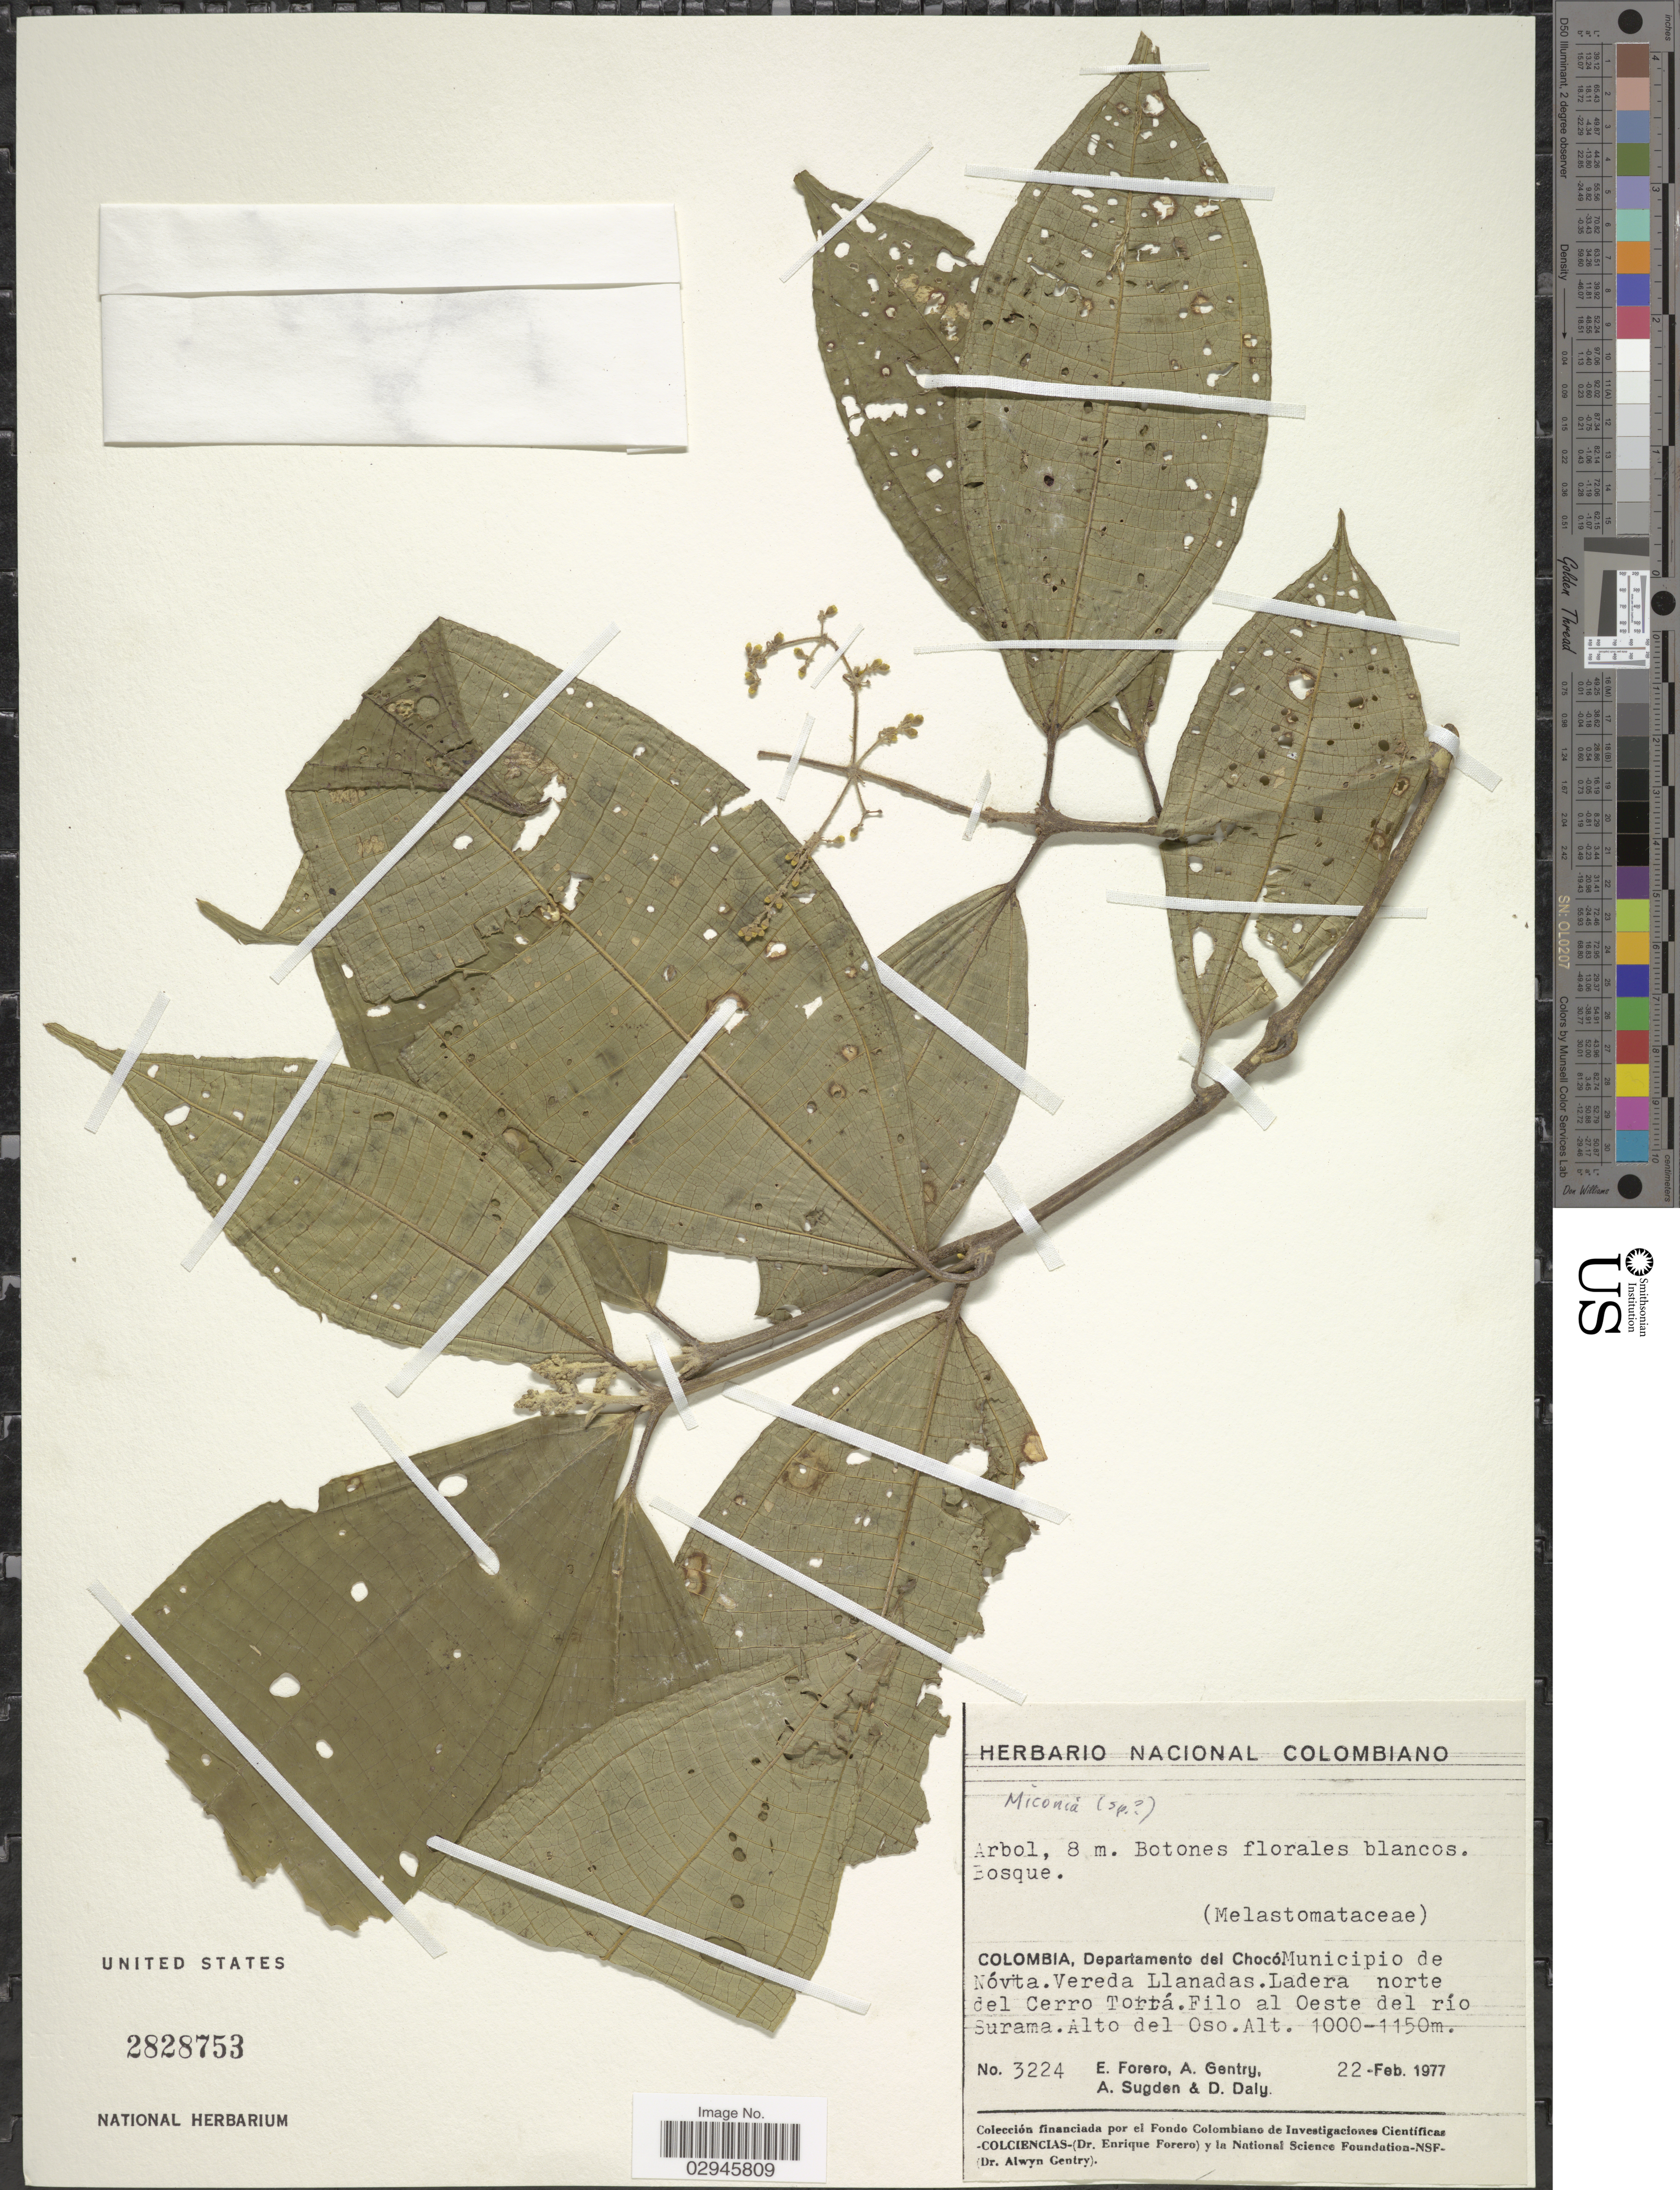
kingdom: Plantae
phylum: Tracheophyta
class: Magnoliopsida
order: Myrtales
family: Melastomataceae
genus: Miconia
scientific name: Miconia sp.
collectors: E. Forero, A. H. Gentry, A. Sugden & D. C. Daly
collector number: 3224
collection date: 1977-02-22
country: Colombia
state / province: Chocó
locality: Departamento del Chocó. Municipio de Nóvita. Vereda Llanadas. Ladera norte del Cerro Torrá. Filo al Oeste del río Surama. Alto del Oso.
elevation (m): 1000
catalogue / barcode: US 2828753